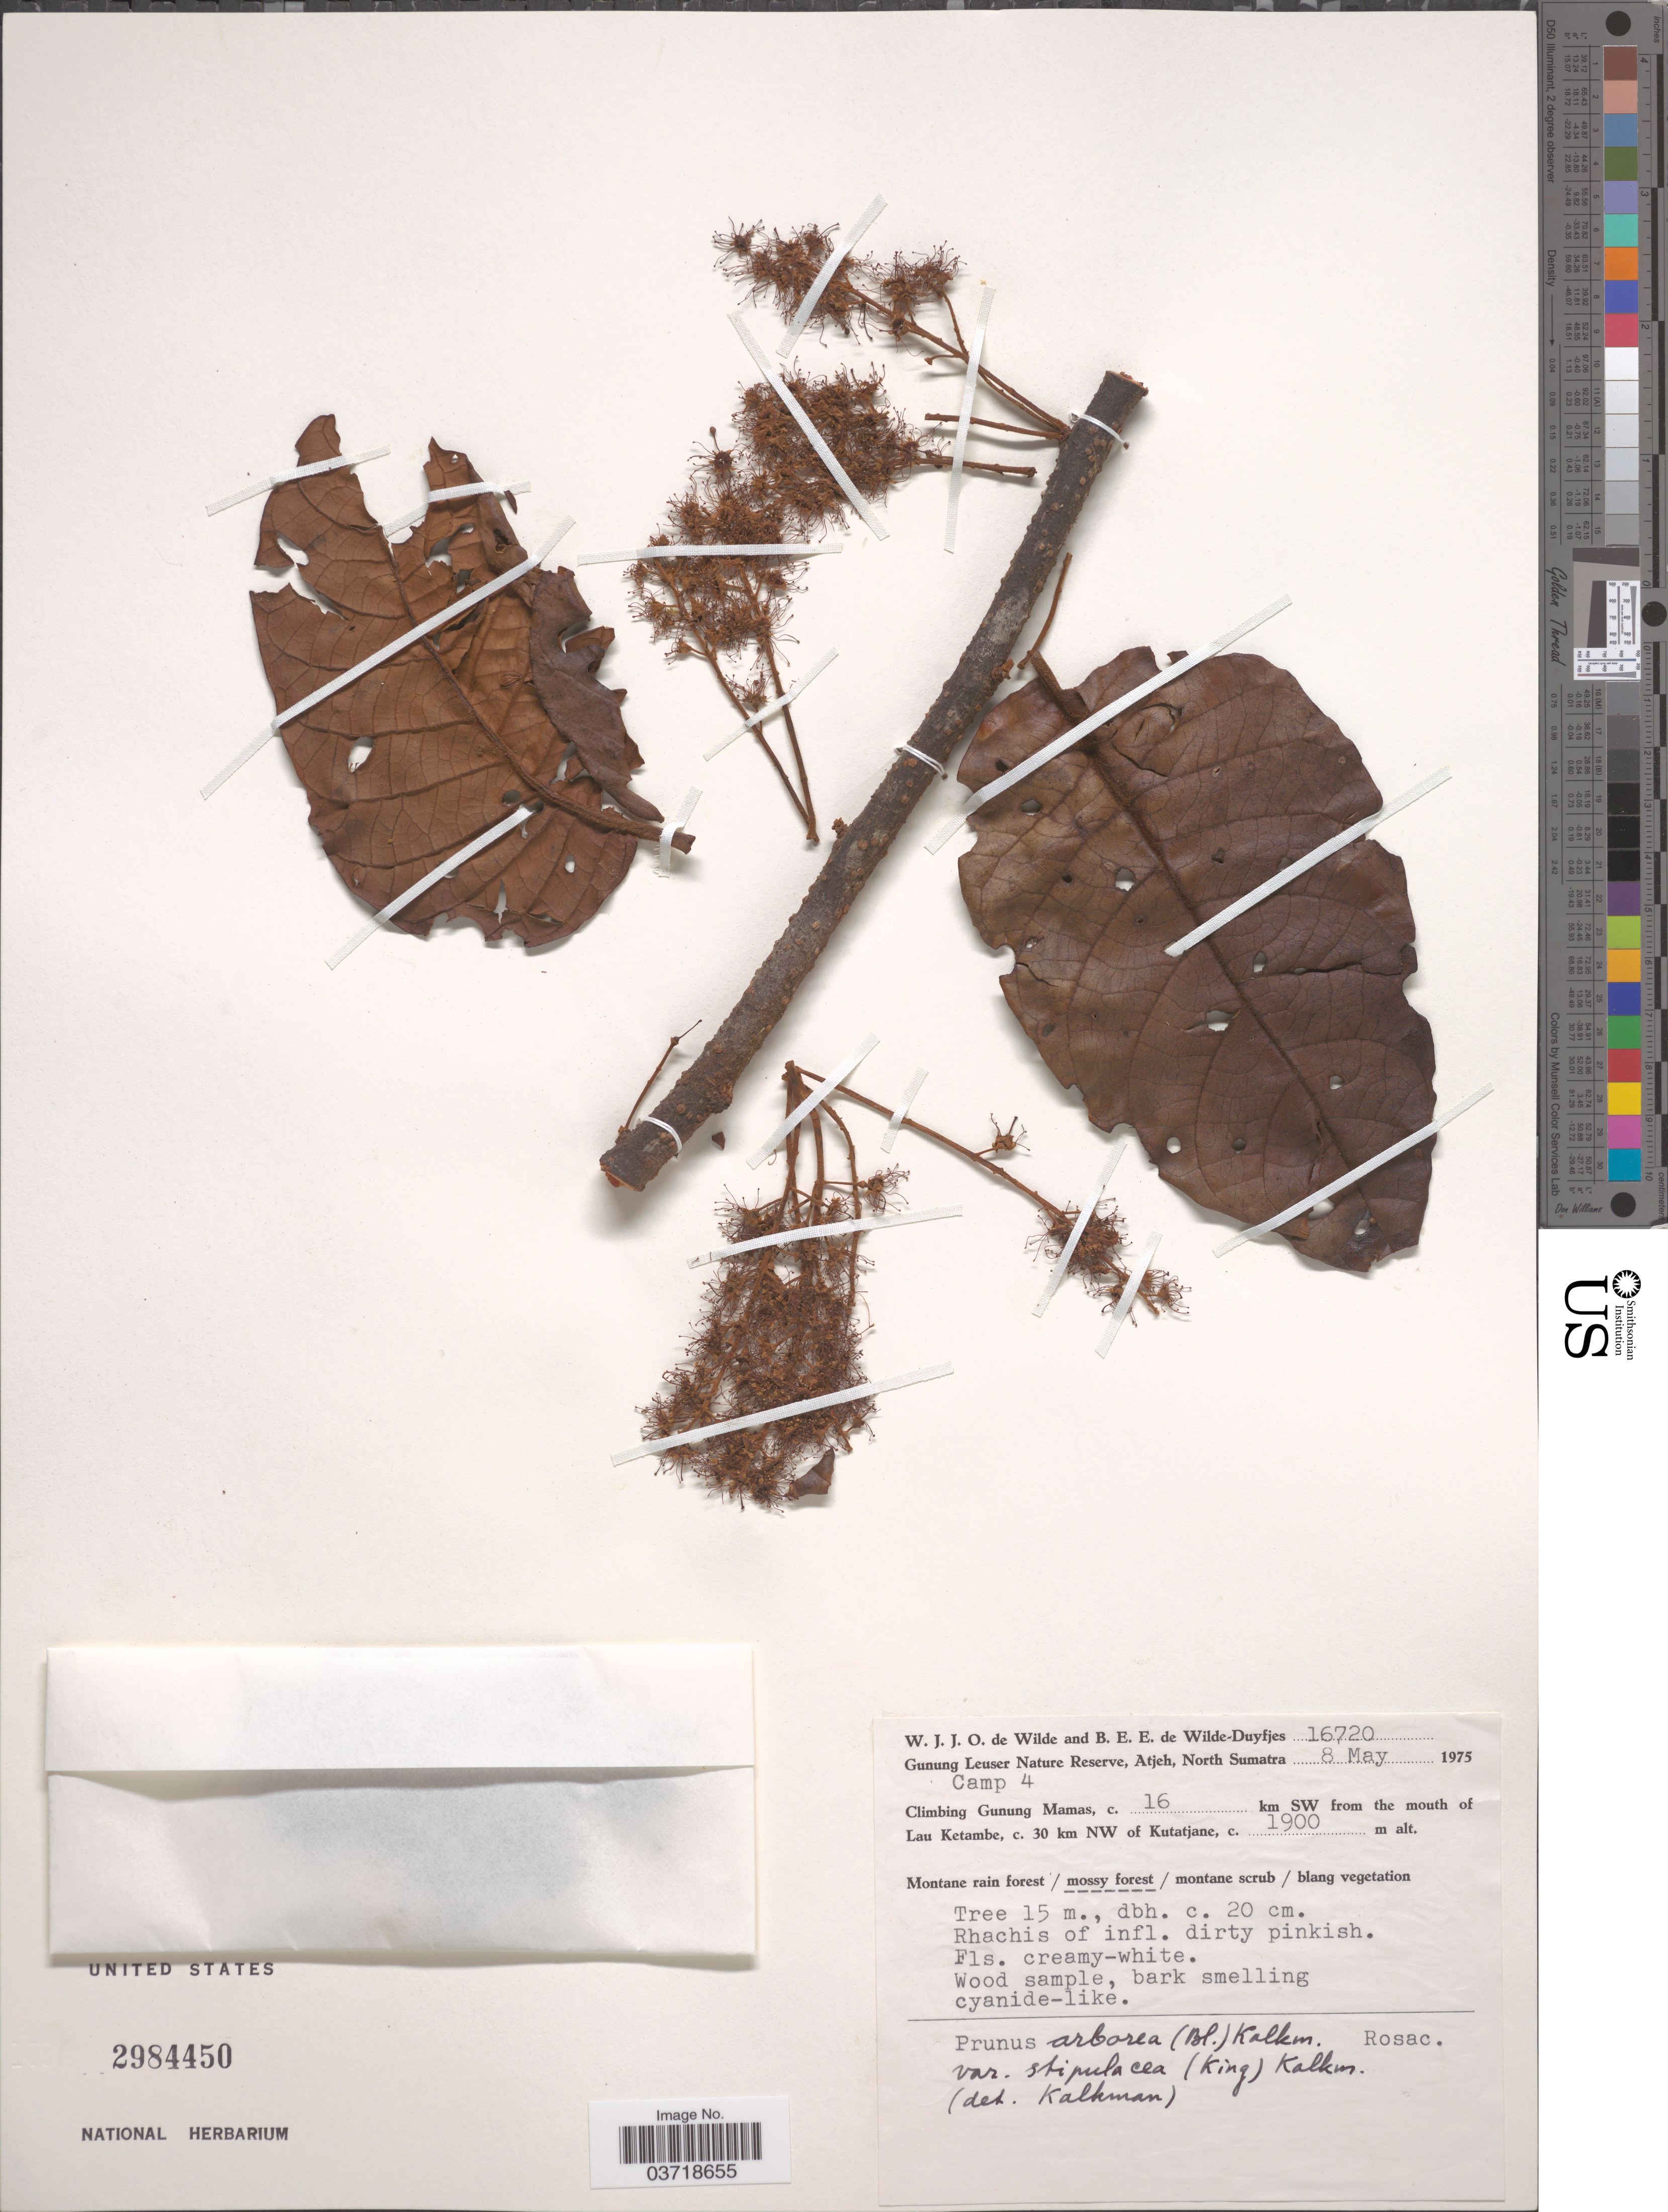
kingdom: Plantae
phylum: Tracheophyta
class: Magnoliopsida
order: Rosales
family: Rosaceae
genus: Prunus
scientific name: Prunus arborea var. stipulacea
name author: (Blume) Kalkman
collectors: W. J. de Wilde & B. E. de Wilde-Duyfjes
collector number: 16720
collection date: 1975-05-08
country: Indonesia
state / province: Sumatra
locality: Gunung Leuser Nature Reserve, Atjeh, North Sumatra. Camp 4. Climbing Gunung Mamas, c. 16 km SW from the mouth of Lau Ketambe, c. 30 km NW of Kutatjane.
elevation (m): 1900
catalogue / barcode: US 2984450